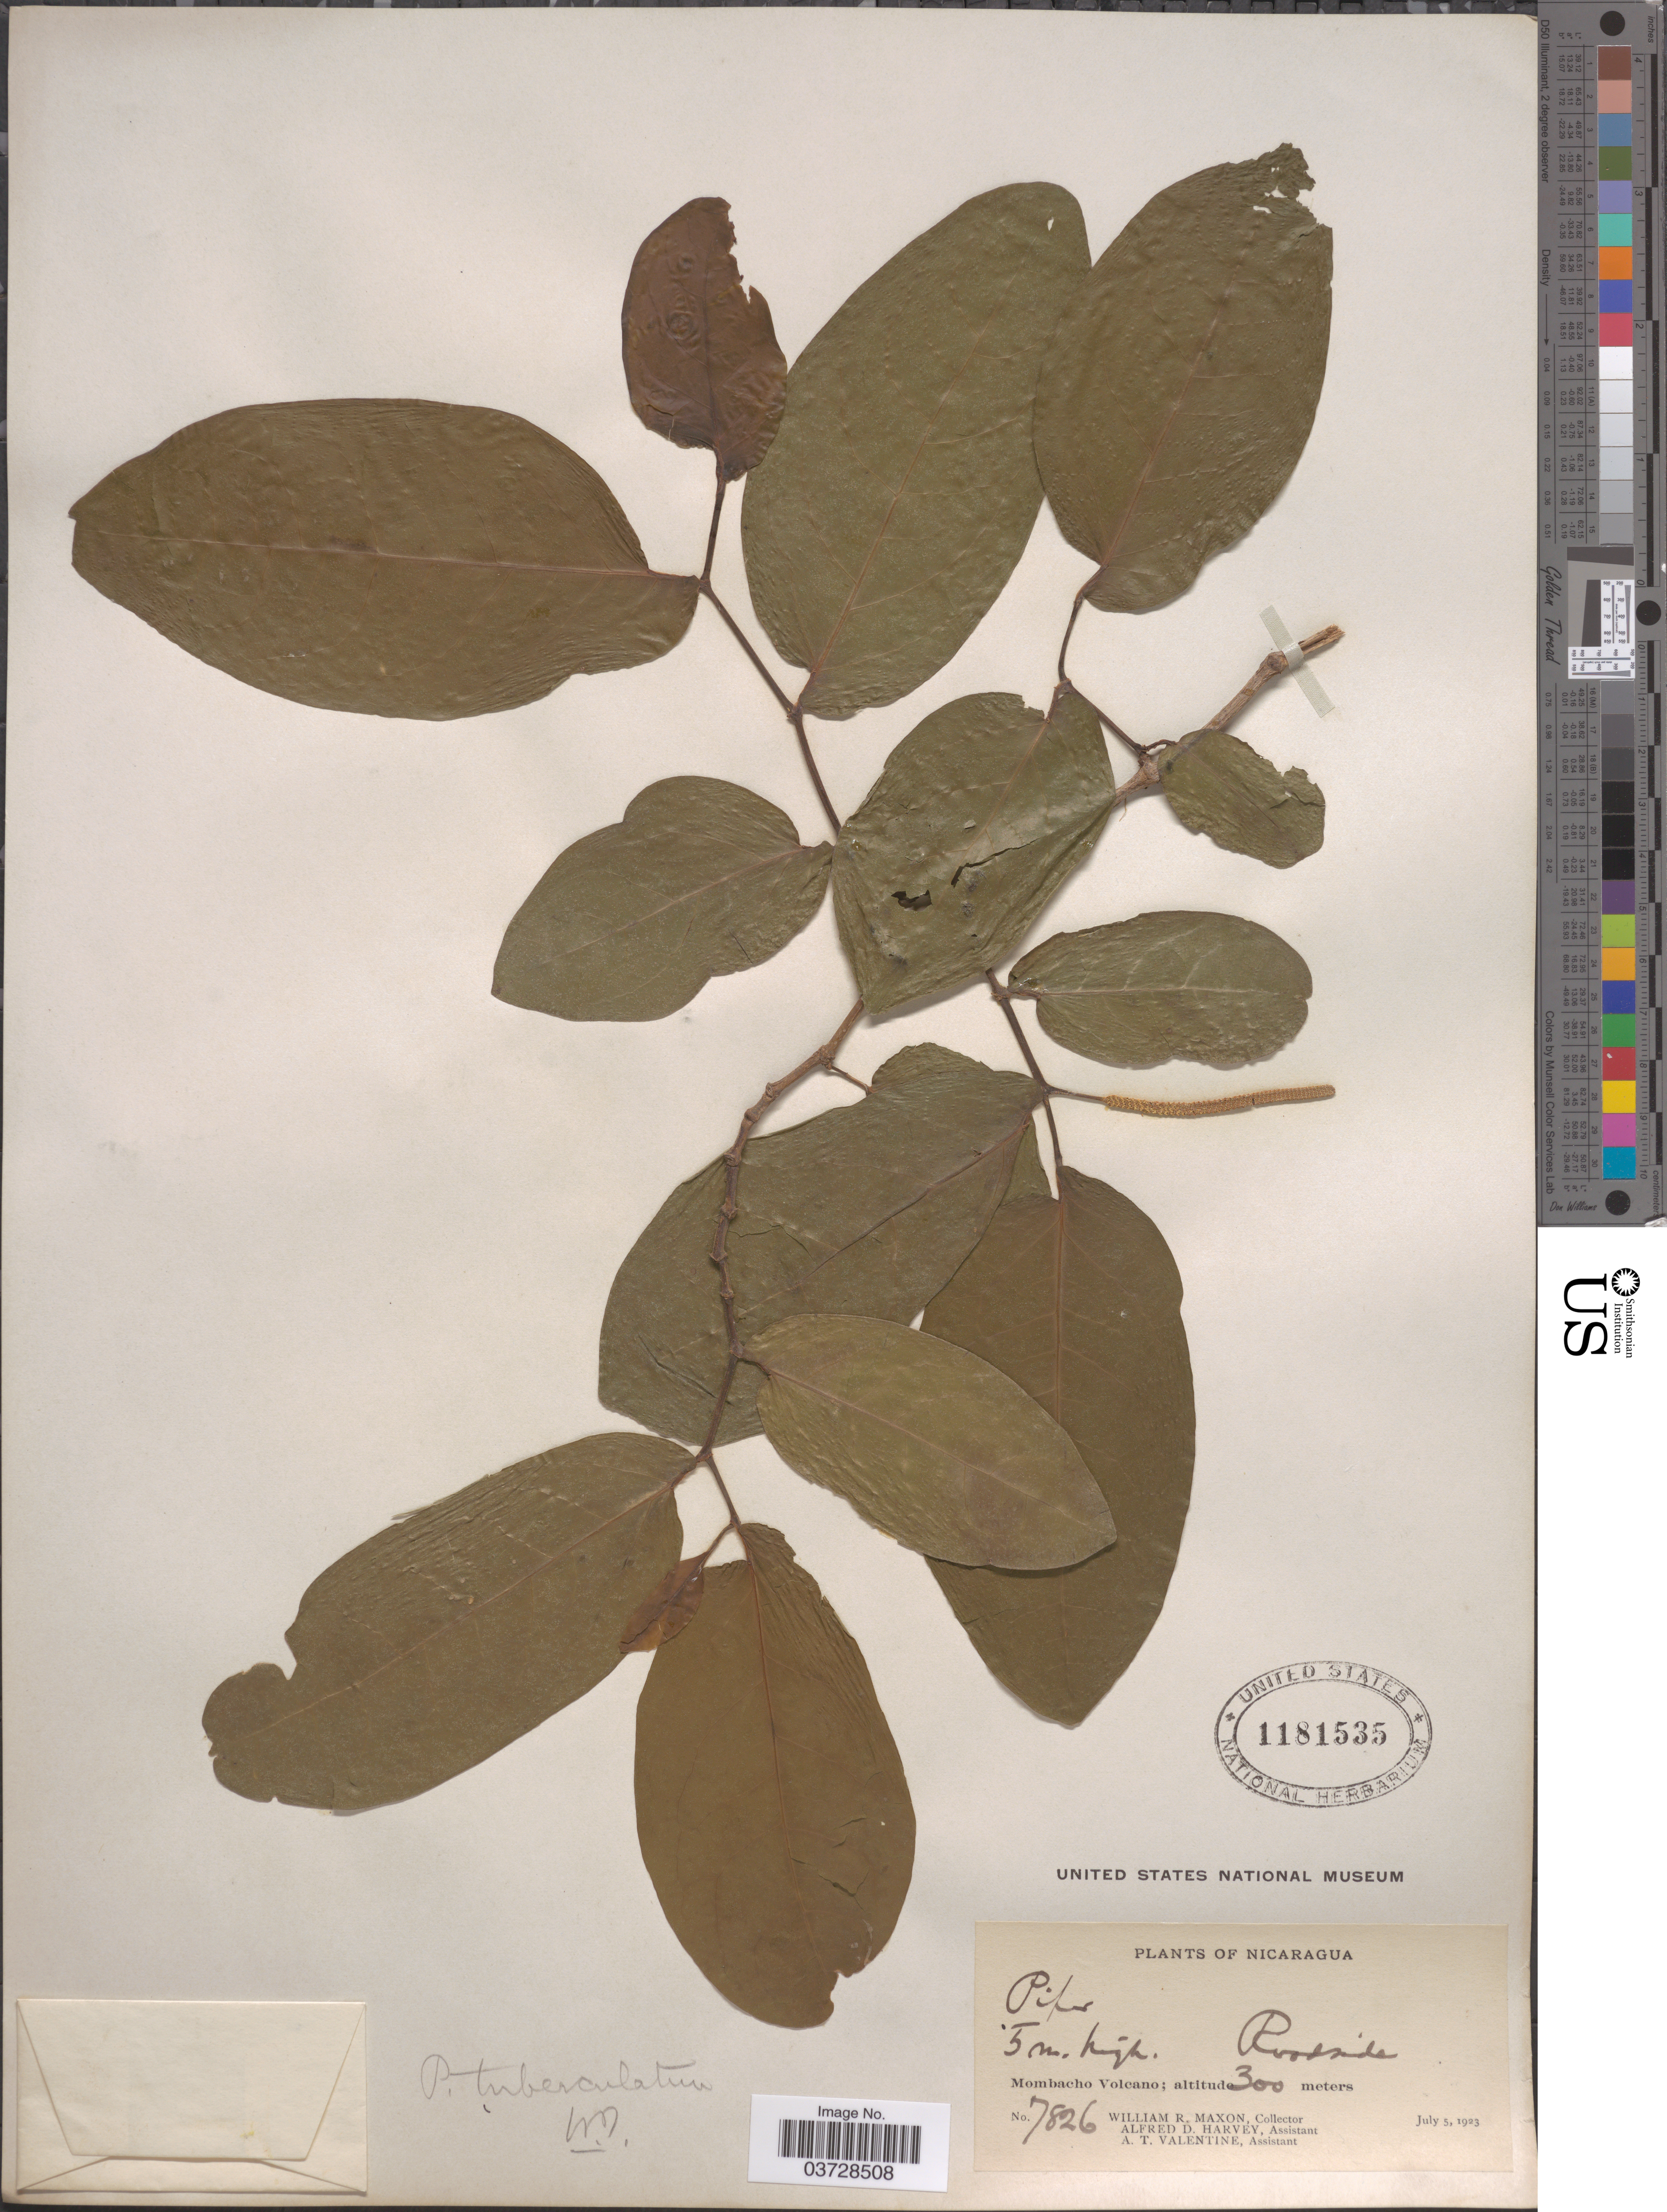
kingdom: Plantae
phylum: Tracheophyta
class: Magnoliopsida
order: Piperales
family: Piperaceae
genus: Piper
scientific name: Piper tuberculatum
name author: Jacq.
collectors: W. R. Maxon, A. D. Harvey & A. Valentine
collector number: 7826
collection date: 1923-07-05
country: Nicaragua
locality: Mombacho Volcano.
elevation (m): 300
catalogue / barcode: US 1181535